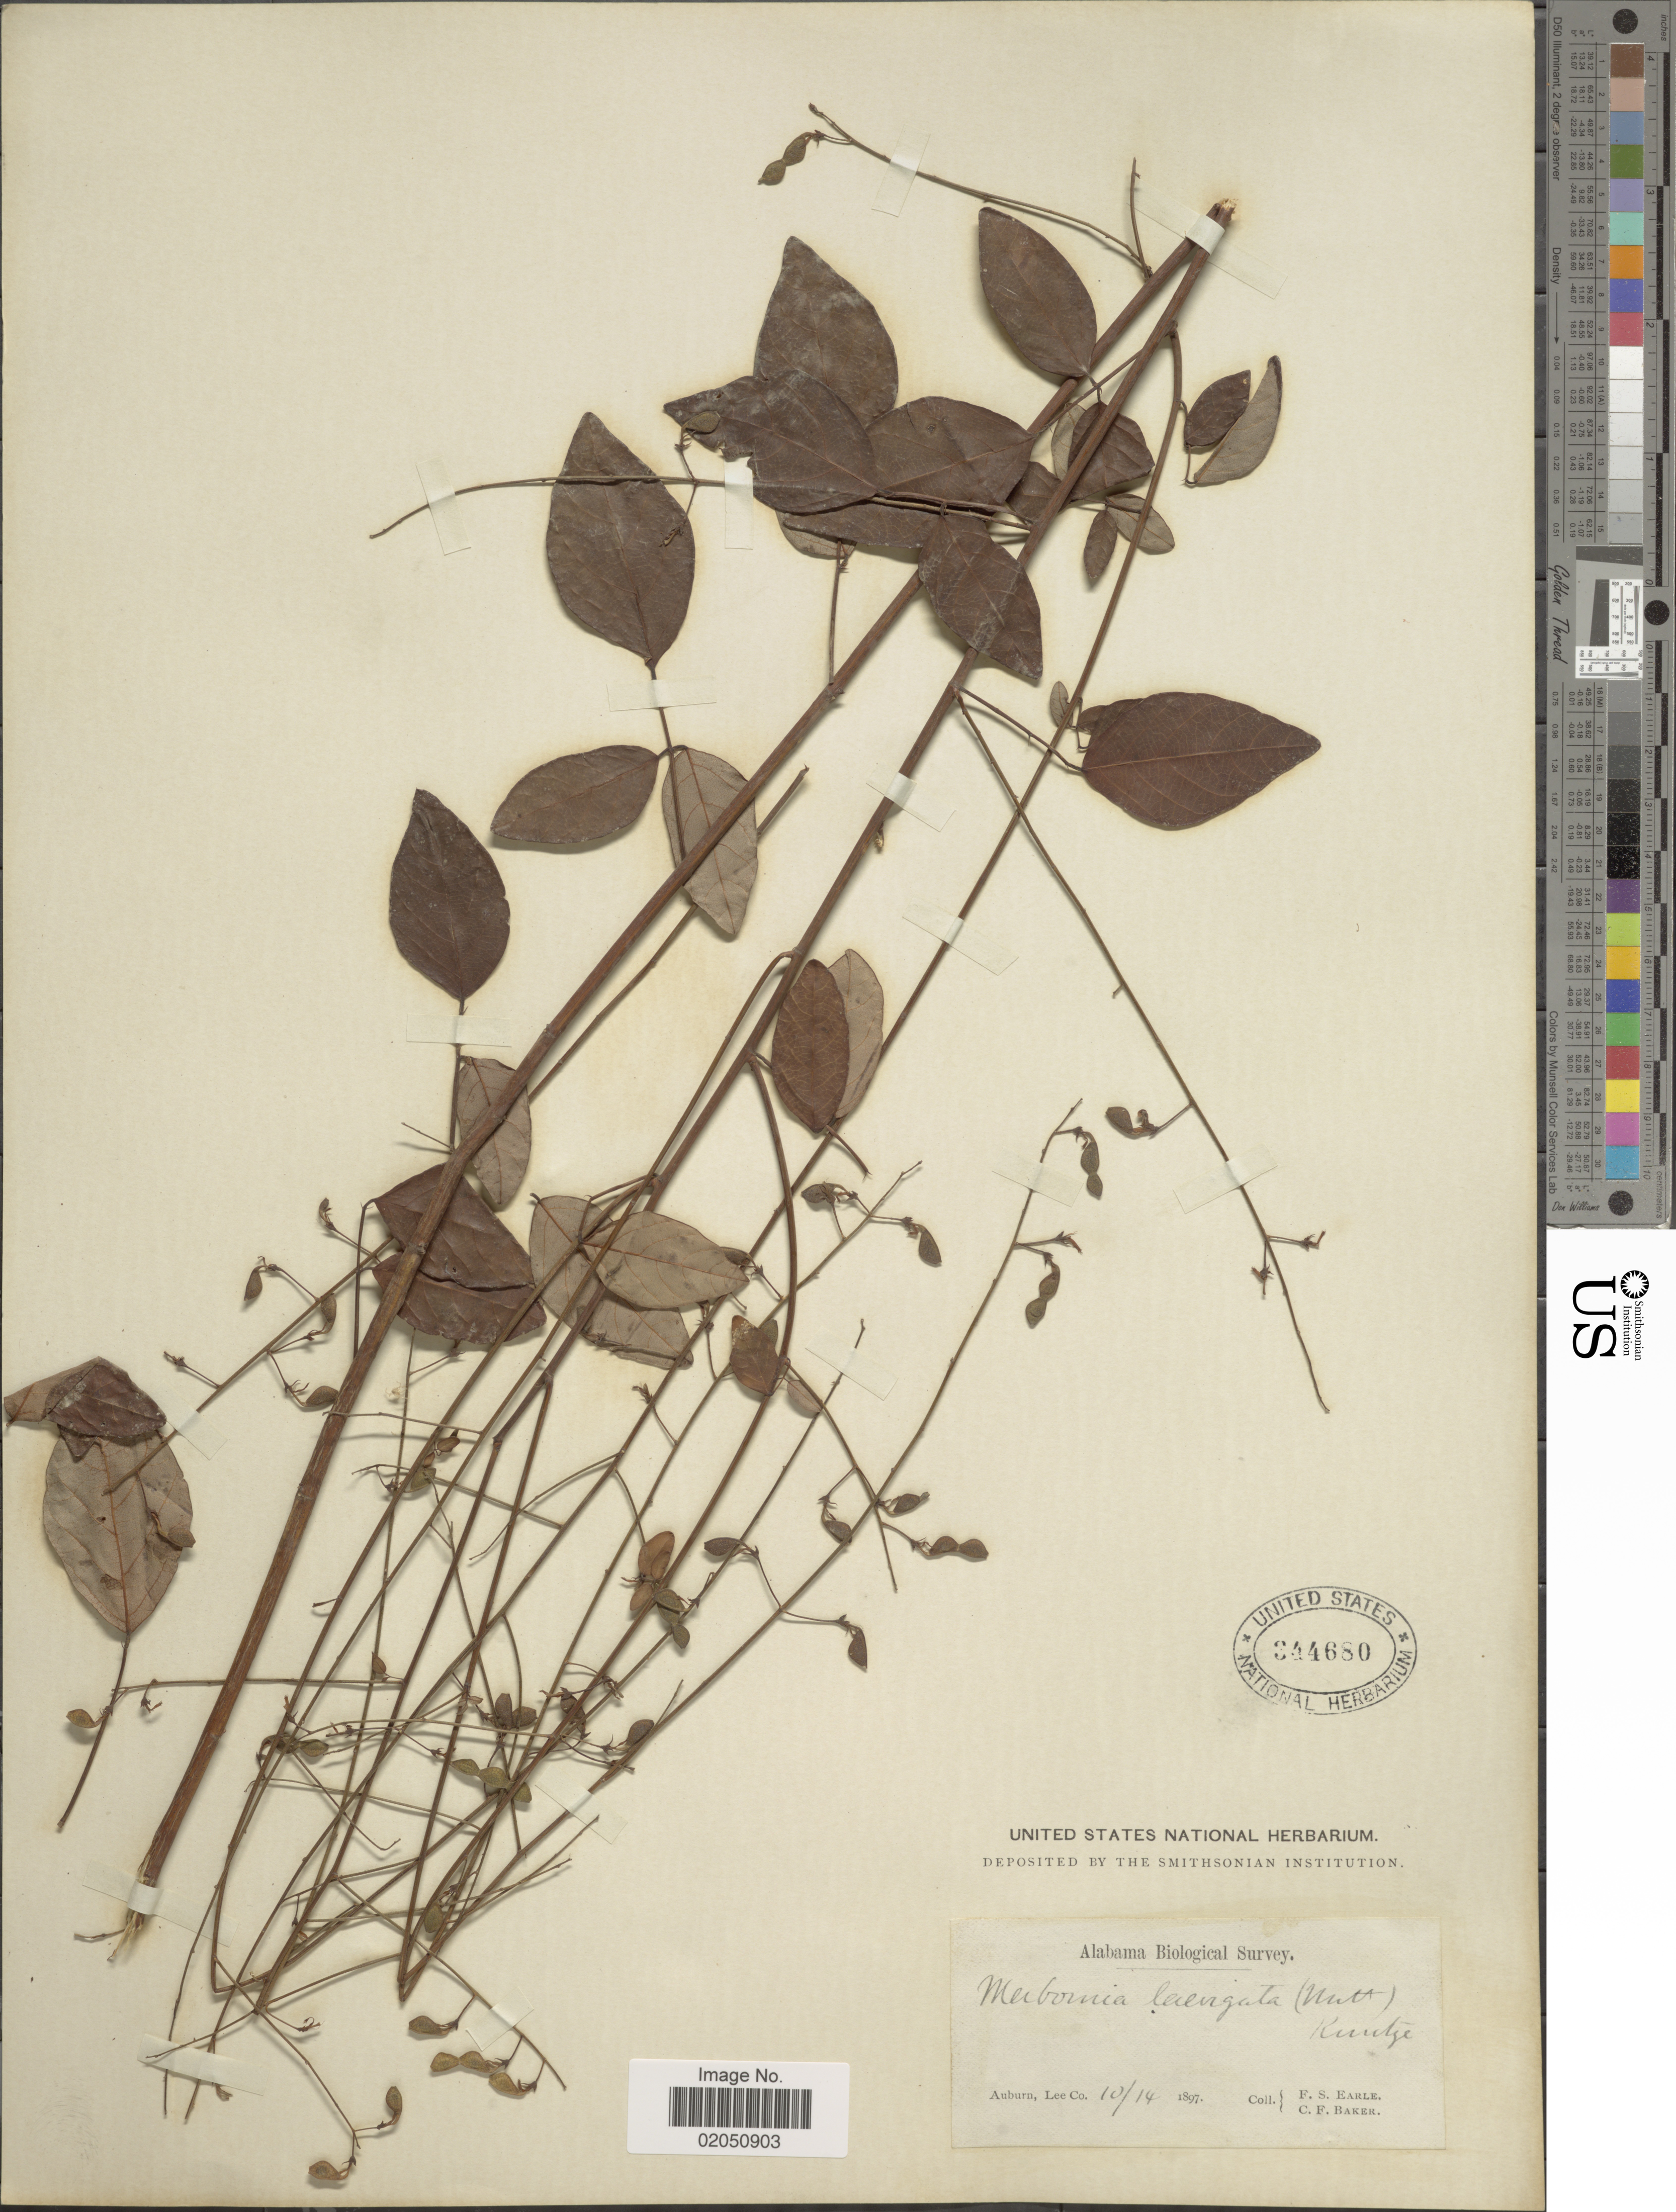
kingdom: Plantae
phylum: Tracheophyta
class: Magnoliopsida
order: Fabales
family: Fabaceae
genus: Desmodium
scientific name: Desmodium laevigatum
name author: (Nutt.) DC.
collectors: F. S. Earle & C. F. Baker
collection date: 1897-10-14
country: United States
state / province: Alabama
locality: Auburn, Lee Co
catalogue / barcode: US 344680